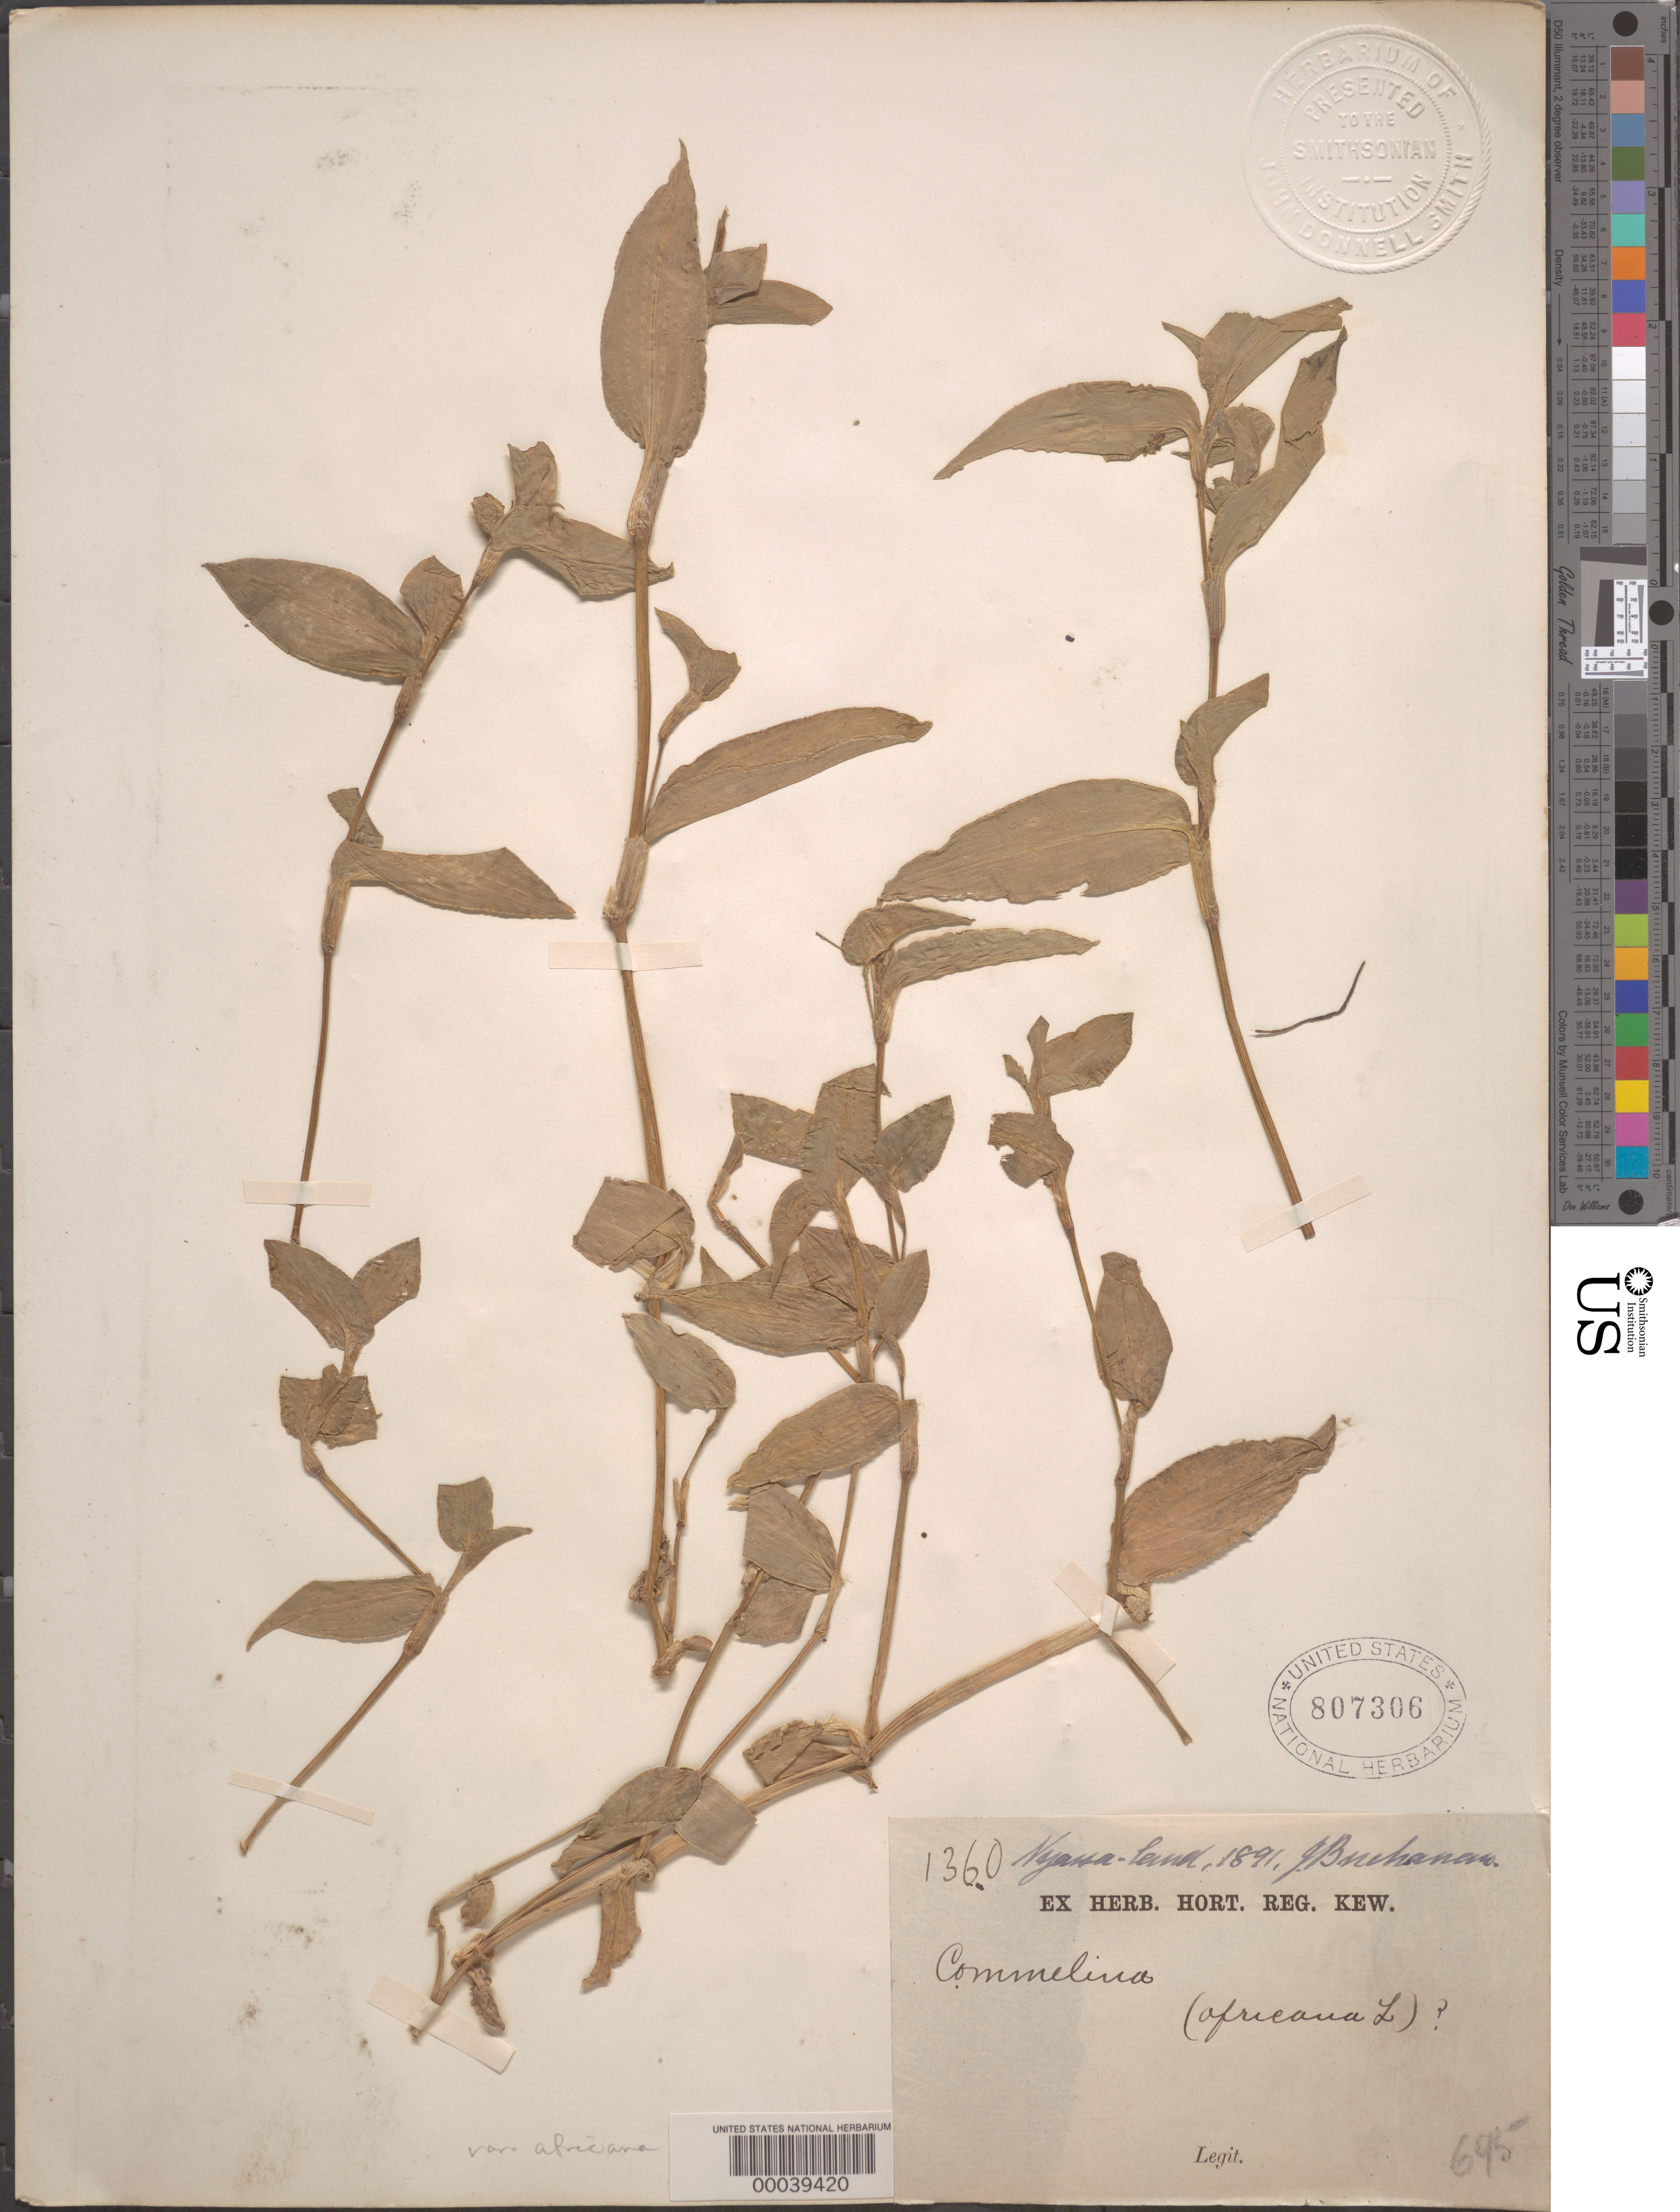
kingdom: Plantae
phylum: Tracheophyta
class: Liliopsida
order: Commelinales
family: Commelinaceae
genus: Commelina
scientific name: Commelina africana var. africana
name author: L.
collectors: J. Buchanan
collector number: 1360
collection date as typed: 1891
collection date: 1891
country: Malawi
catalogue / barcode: US 807306